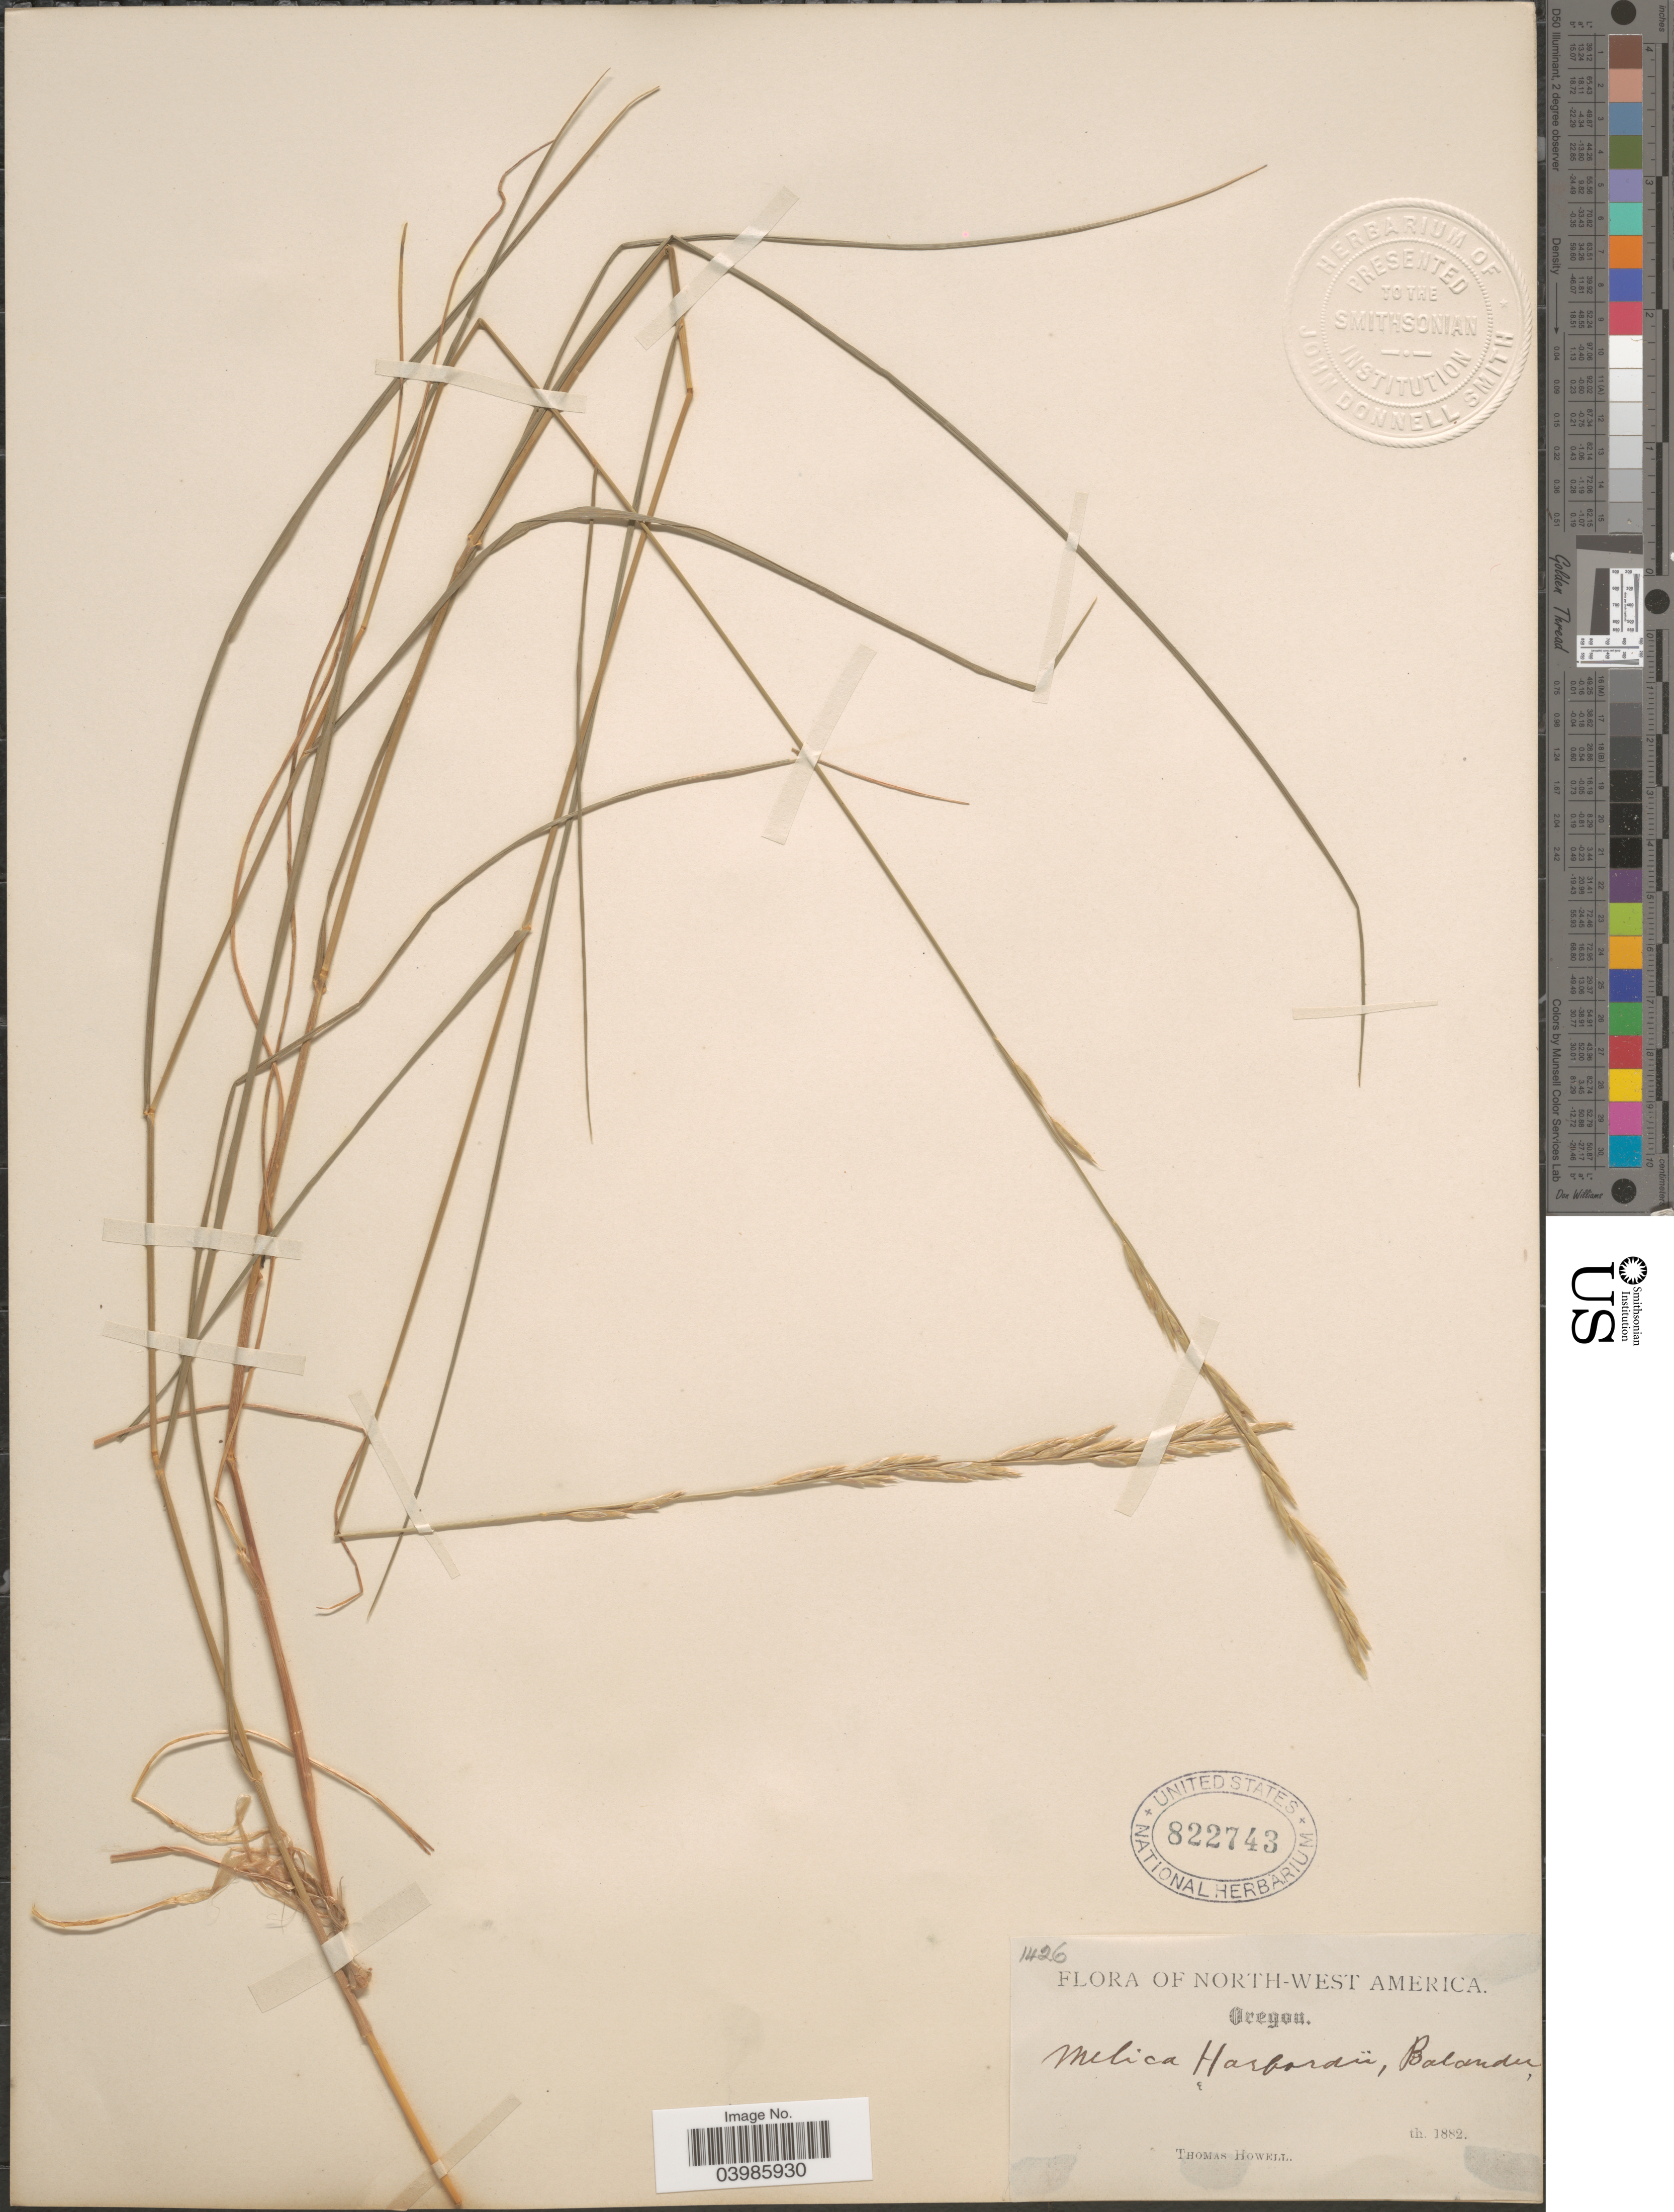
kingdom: Plantae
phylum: Tracheophyta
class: Liliopsida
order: Poales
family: Poaceae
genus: Melica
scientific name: Melica harfordii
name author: Bol.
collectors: T. Howell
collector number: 1426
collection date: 1882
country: United States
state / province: Oregon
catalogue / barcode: US 822743